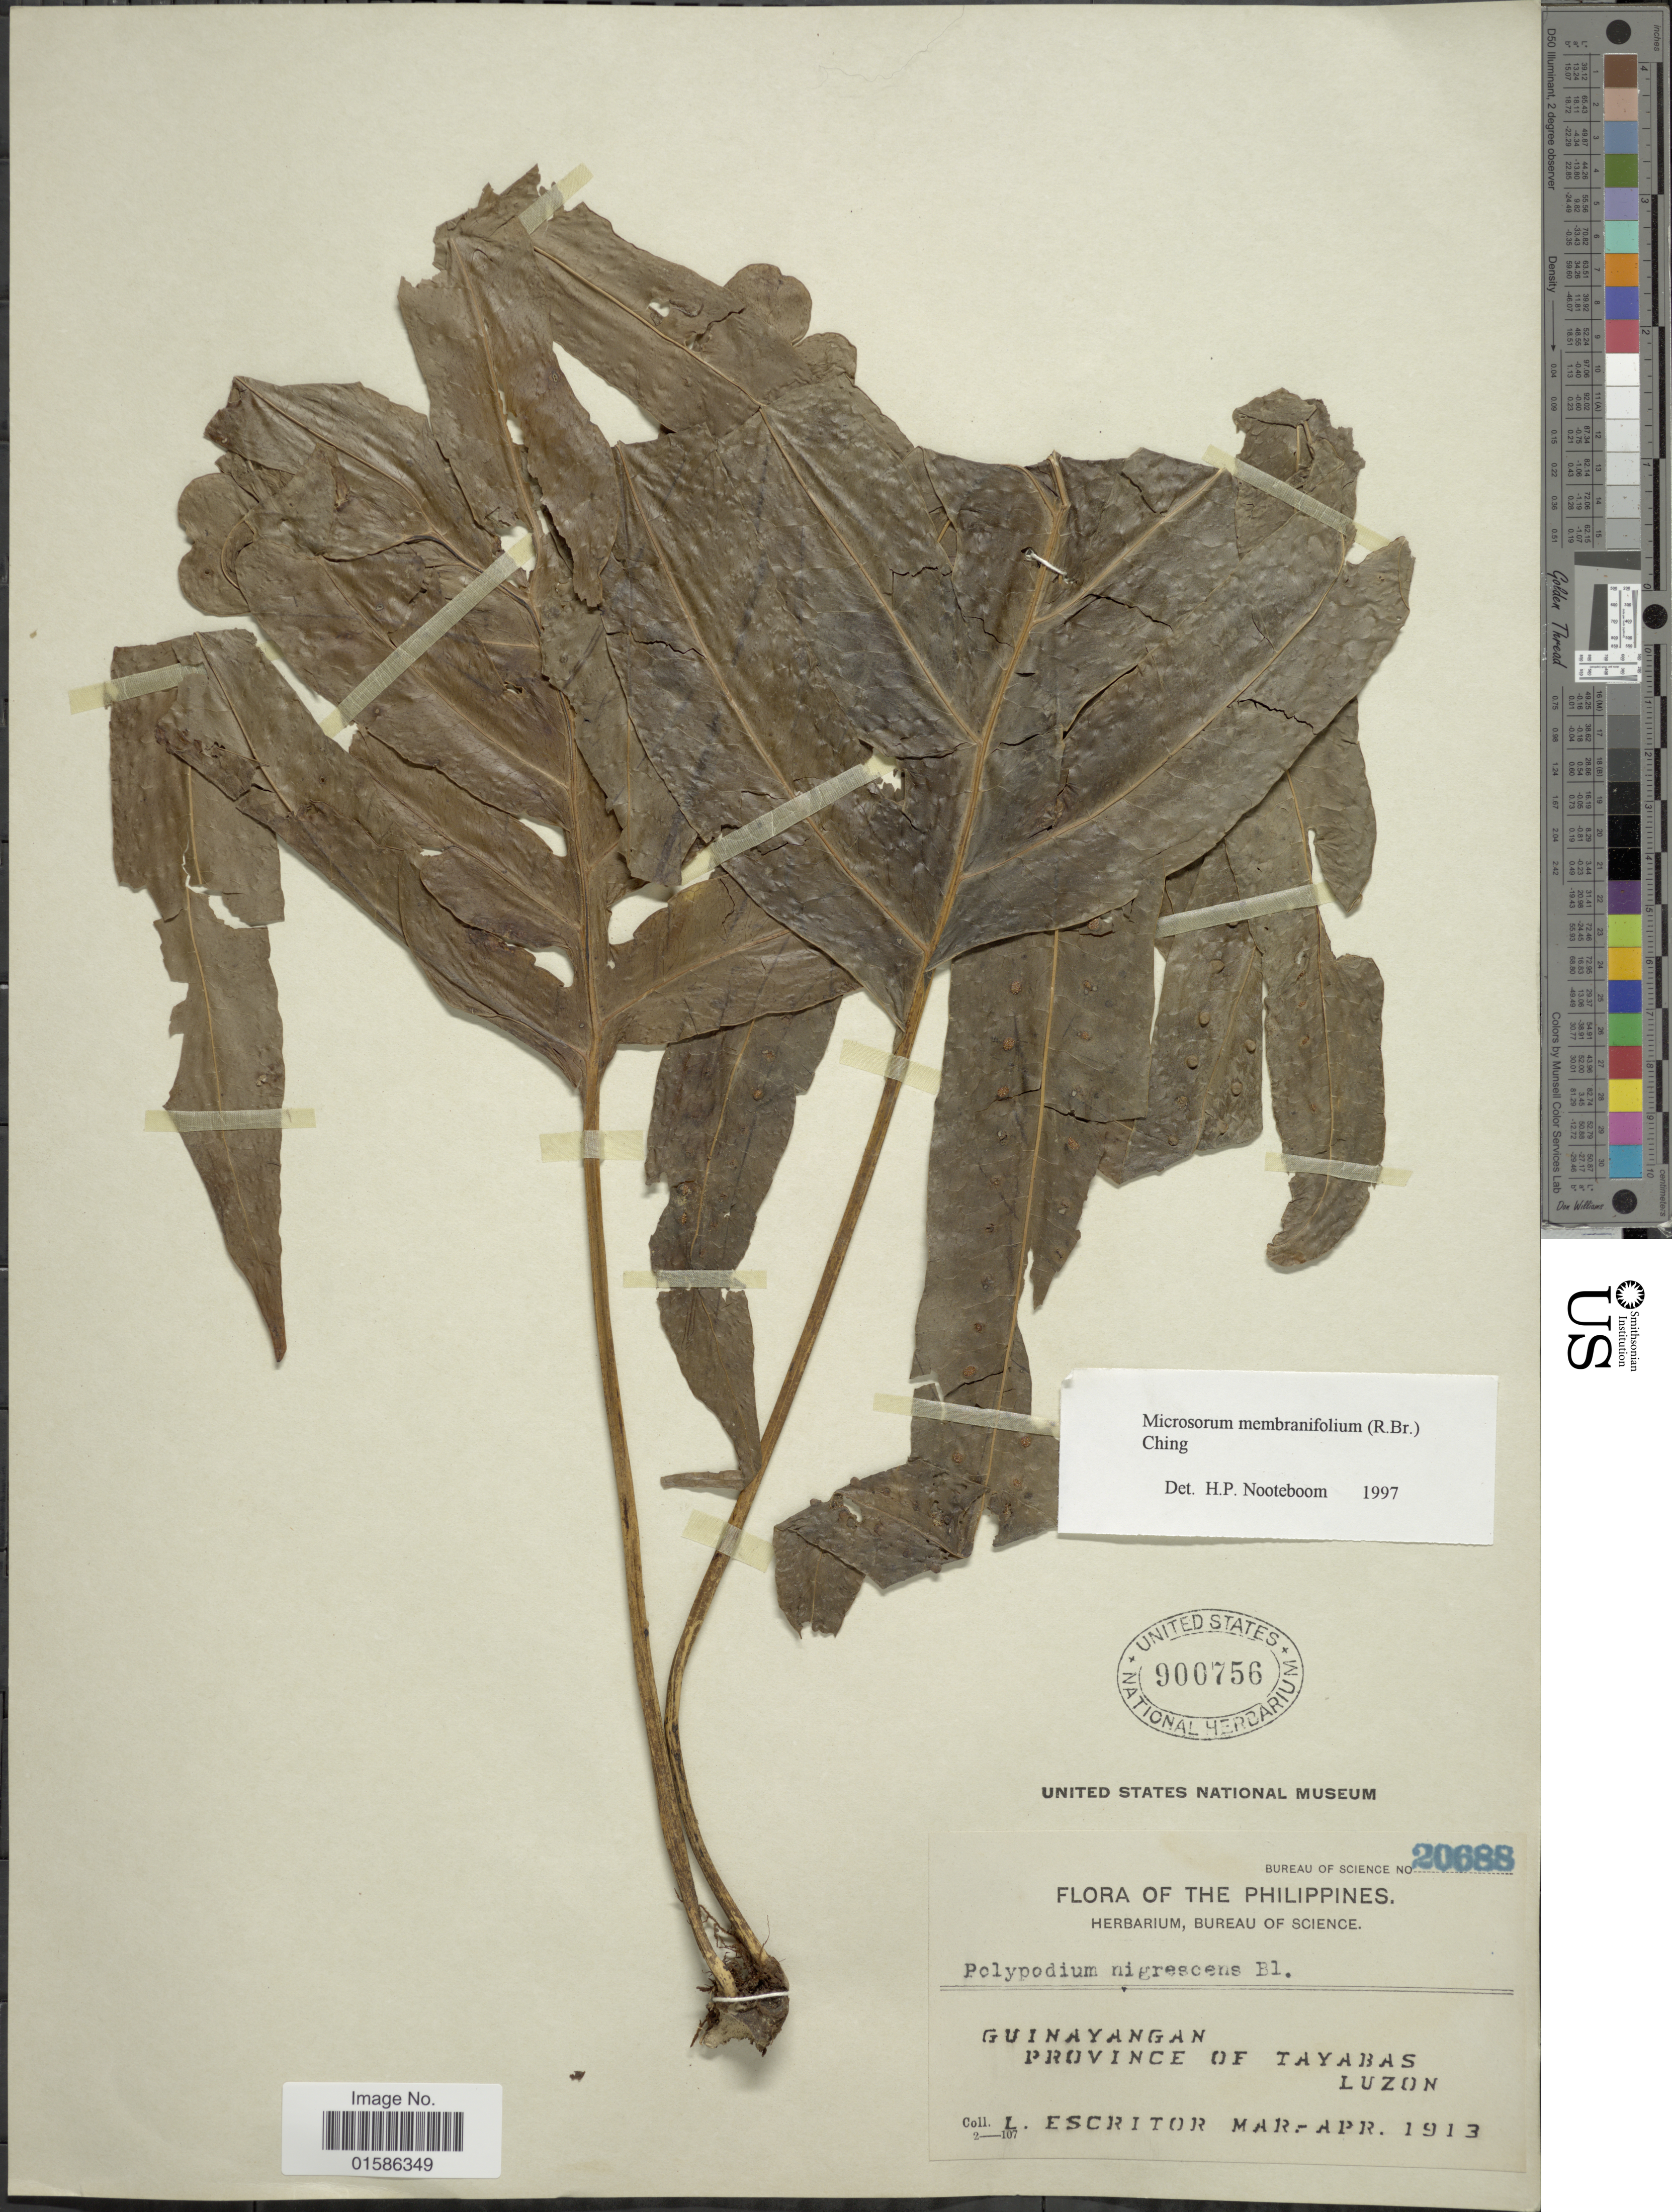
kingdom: Plantae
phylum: Tracheophyta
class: Polypodiopsida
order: Polypodiales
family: Polypodiaceae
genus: Microsorum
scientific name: Microsorum membranifolium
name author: (R. Br.) Ching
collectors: L. Escritor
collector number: Bureau of Science 20688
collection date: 1913-03/1913-04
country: Philippines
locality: Guinayangan, Province of Tayabas, Luzon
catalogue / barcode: US 900756